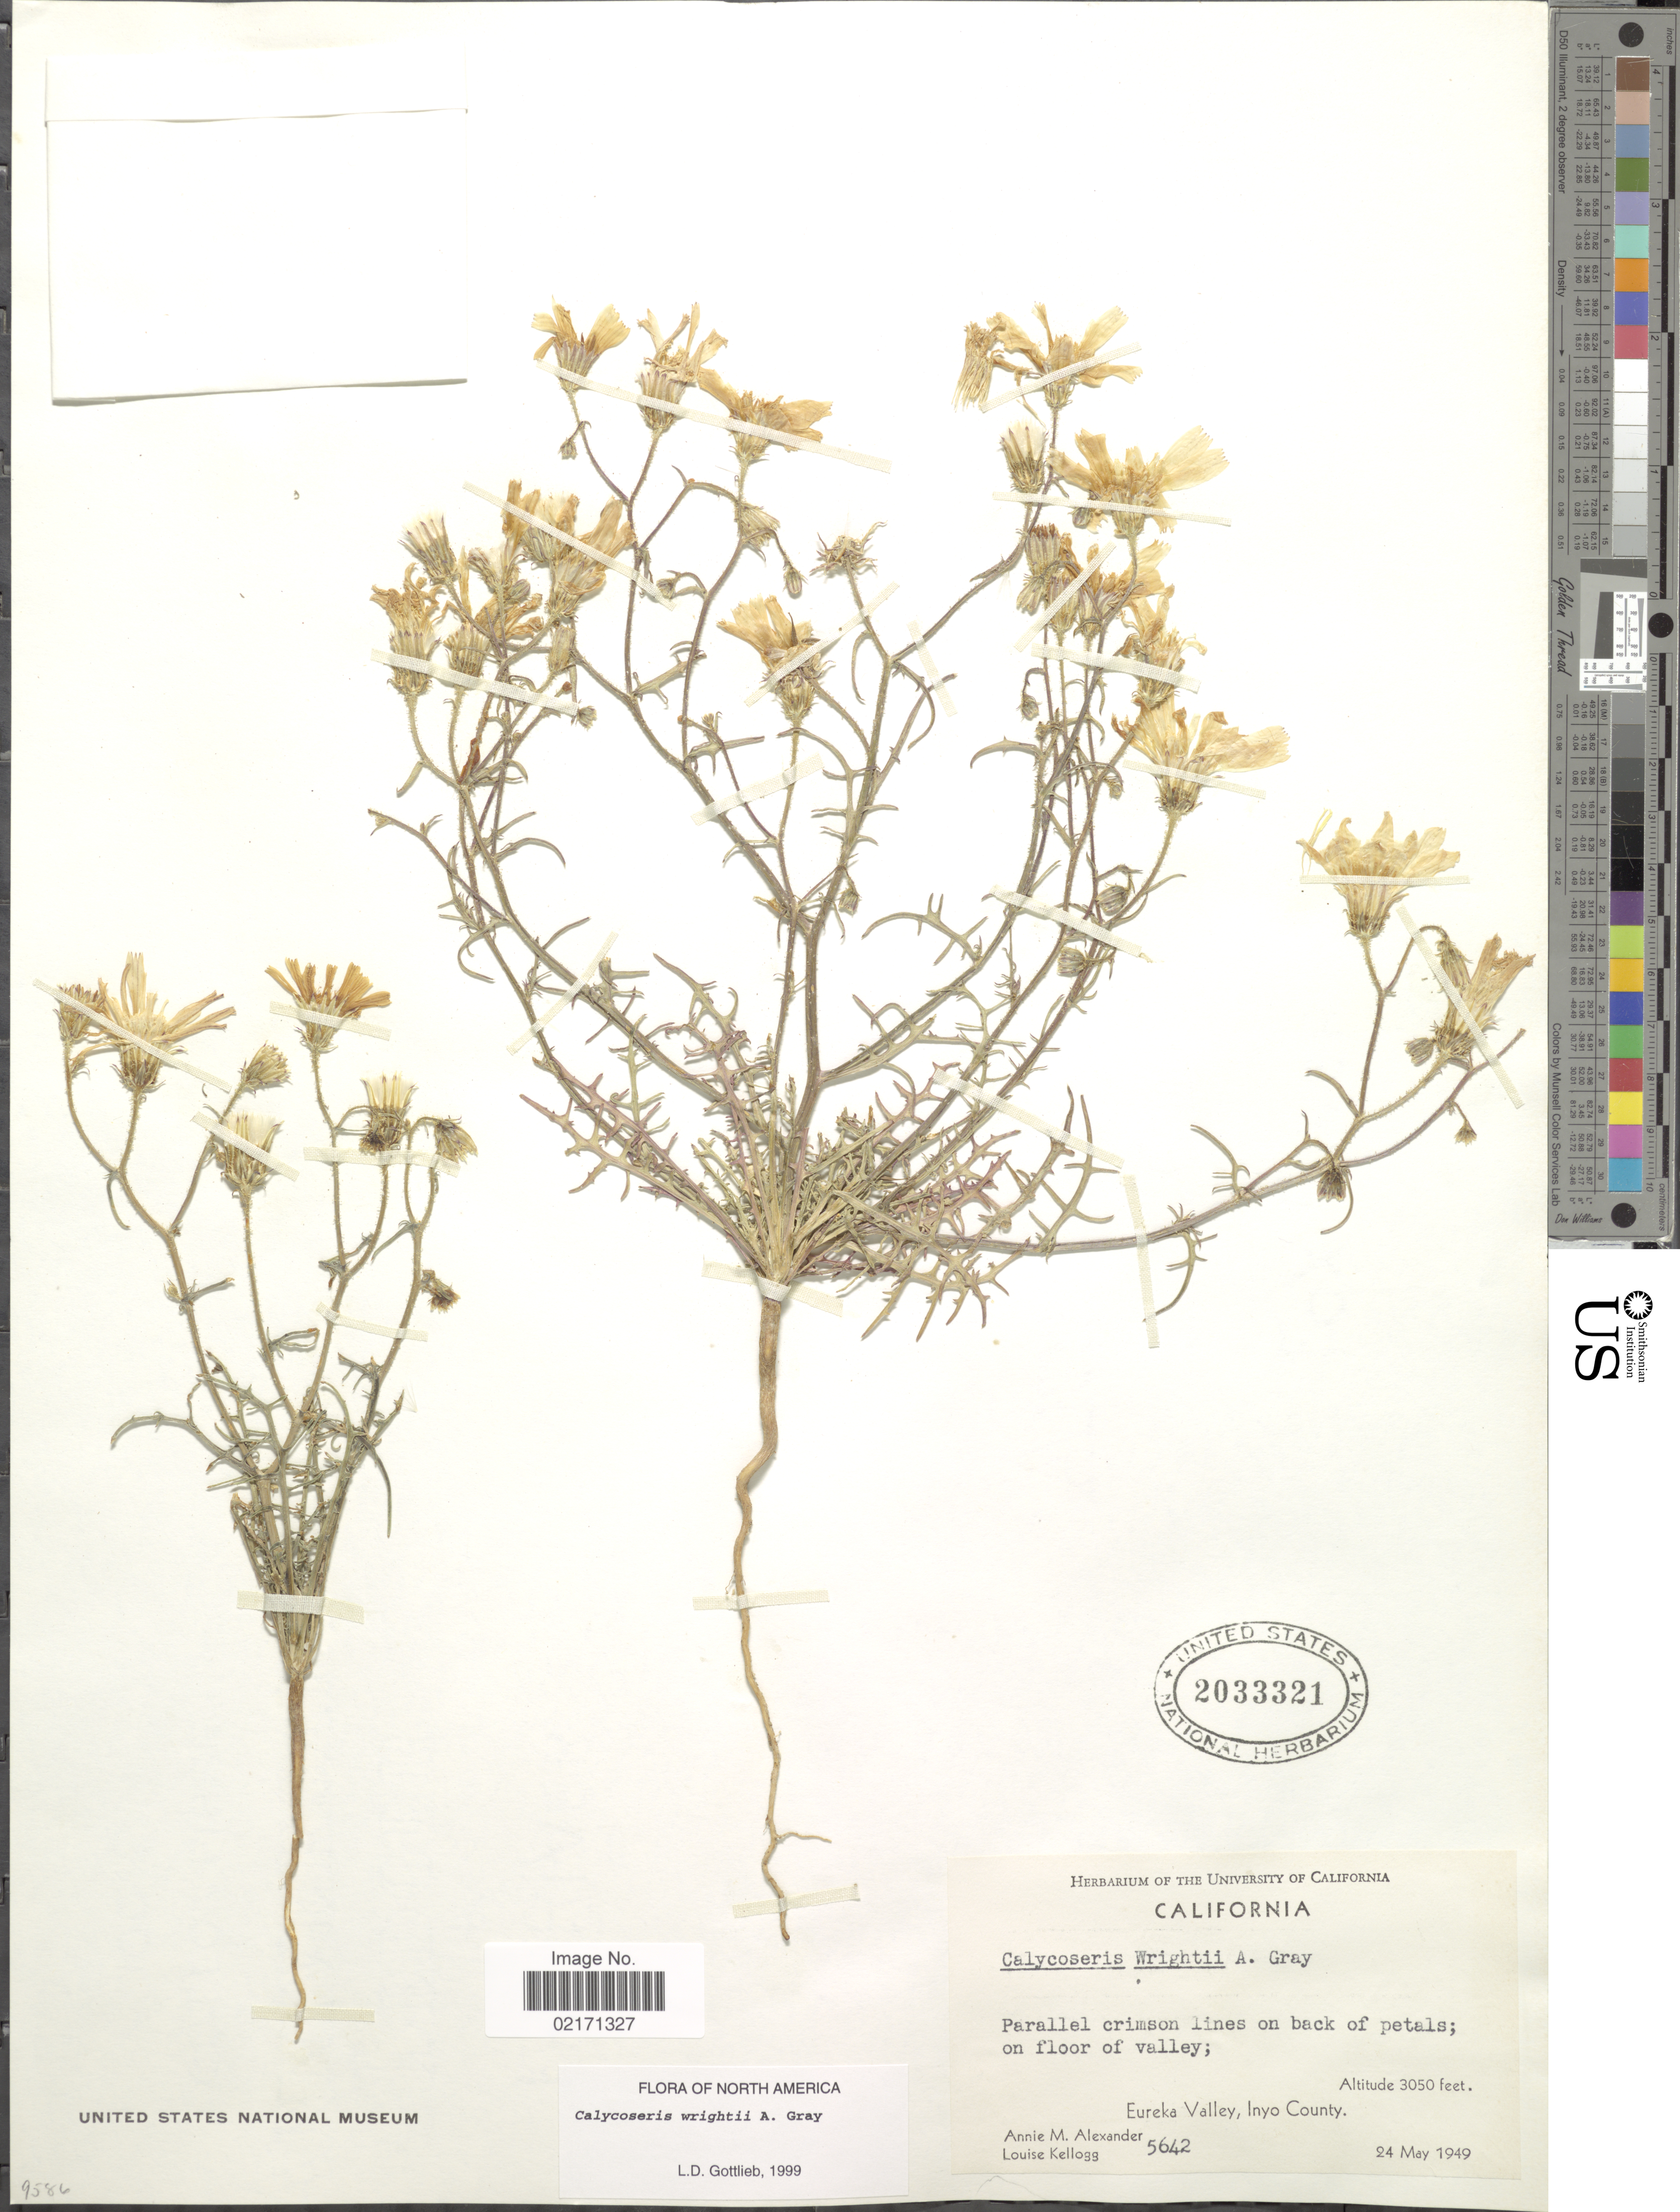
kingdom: Plantae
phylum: Tracheophyta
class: Magnoliopsida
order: Asterales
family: Asteraceae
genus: Calycoseris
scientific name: Calycoseris wrightii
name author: A. Gray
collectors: A. M. Alexander & L. Kellogg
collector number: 5642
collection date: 1949-05-24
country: United States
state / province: California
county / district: Inyo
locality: On florr of valley, Eureka Valley, Inyo County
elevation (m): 930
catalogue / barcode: US 2033321